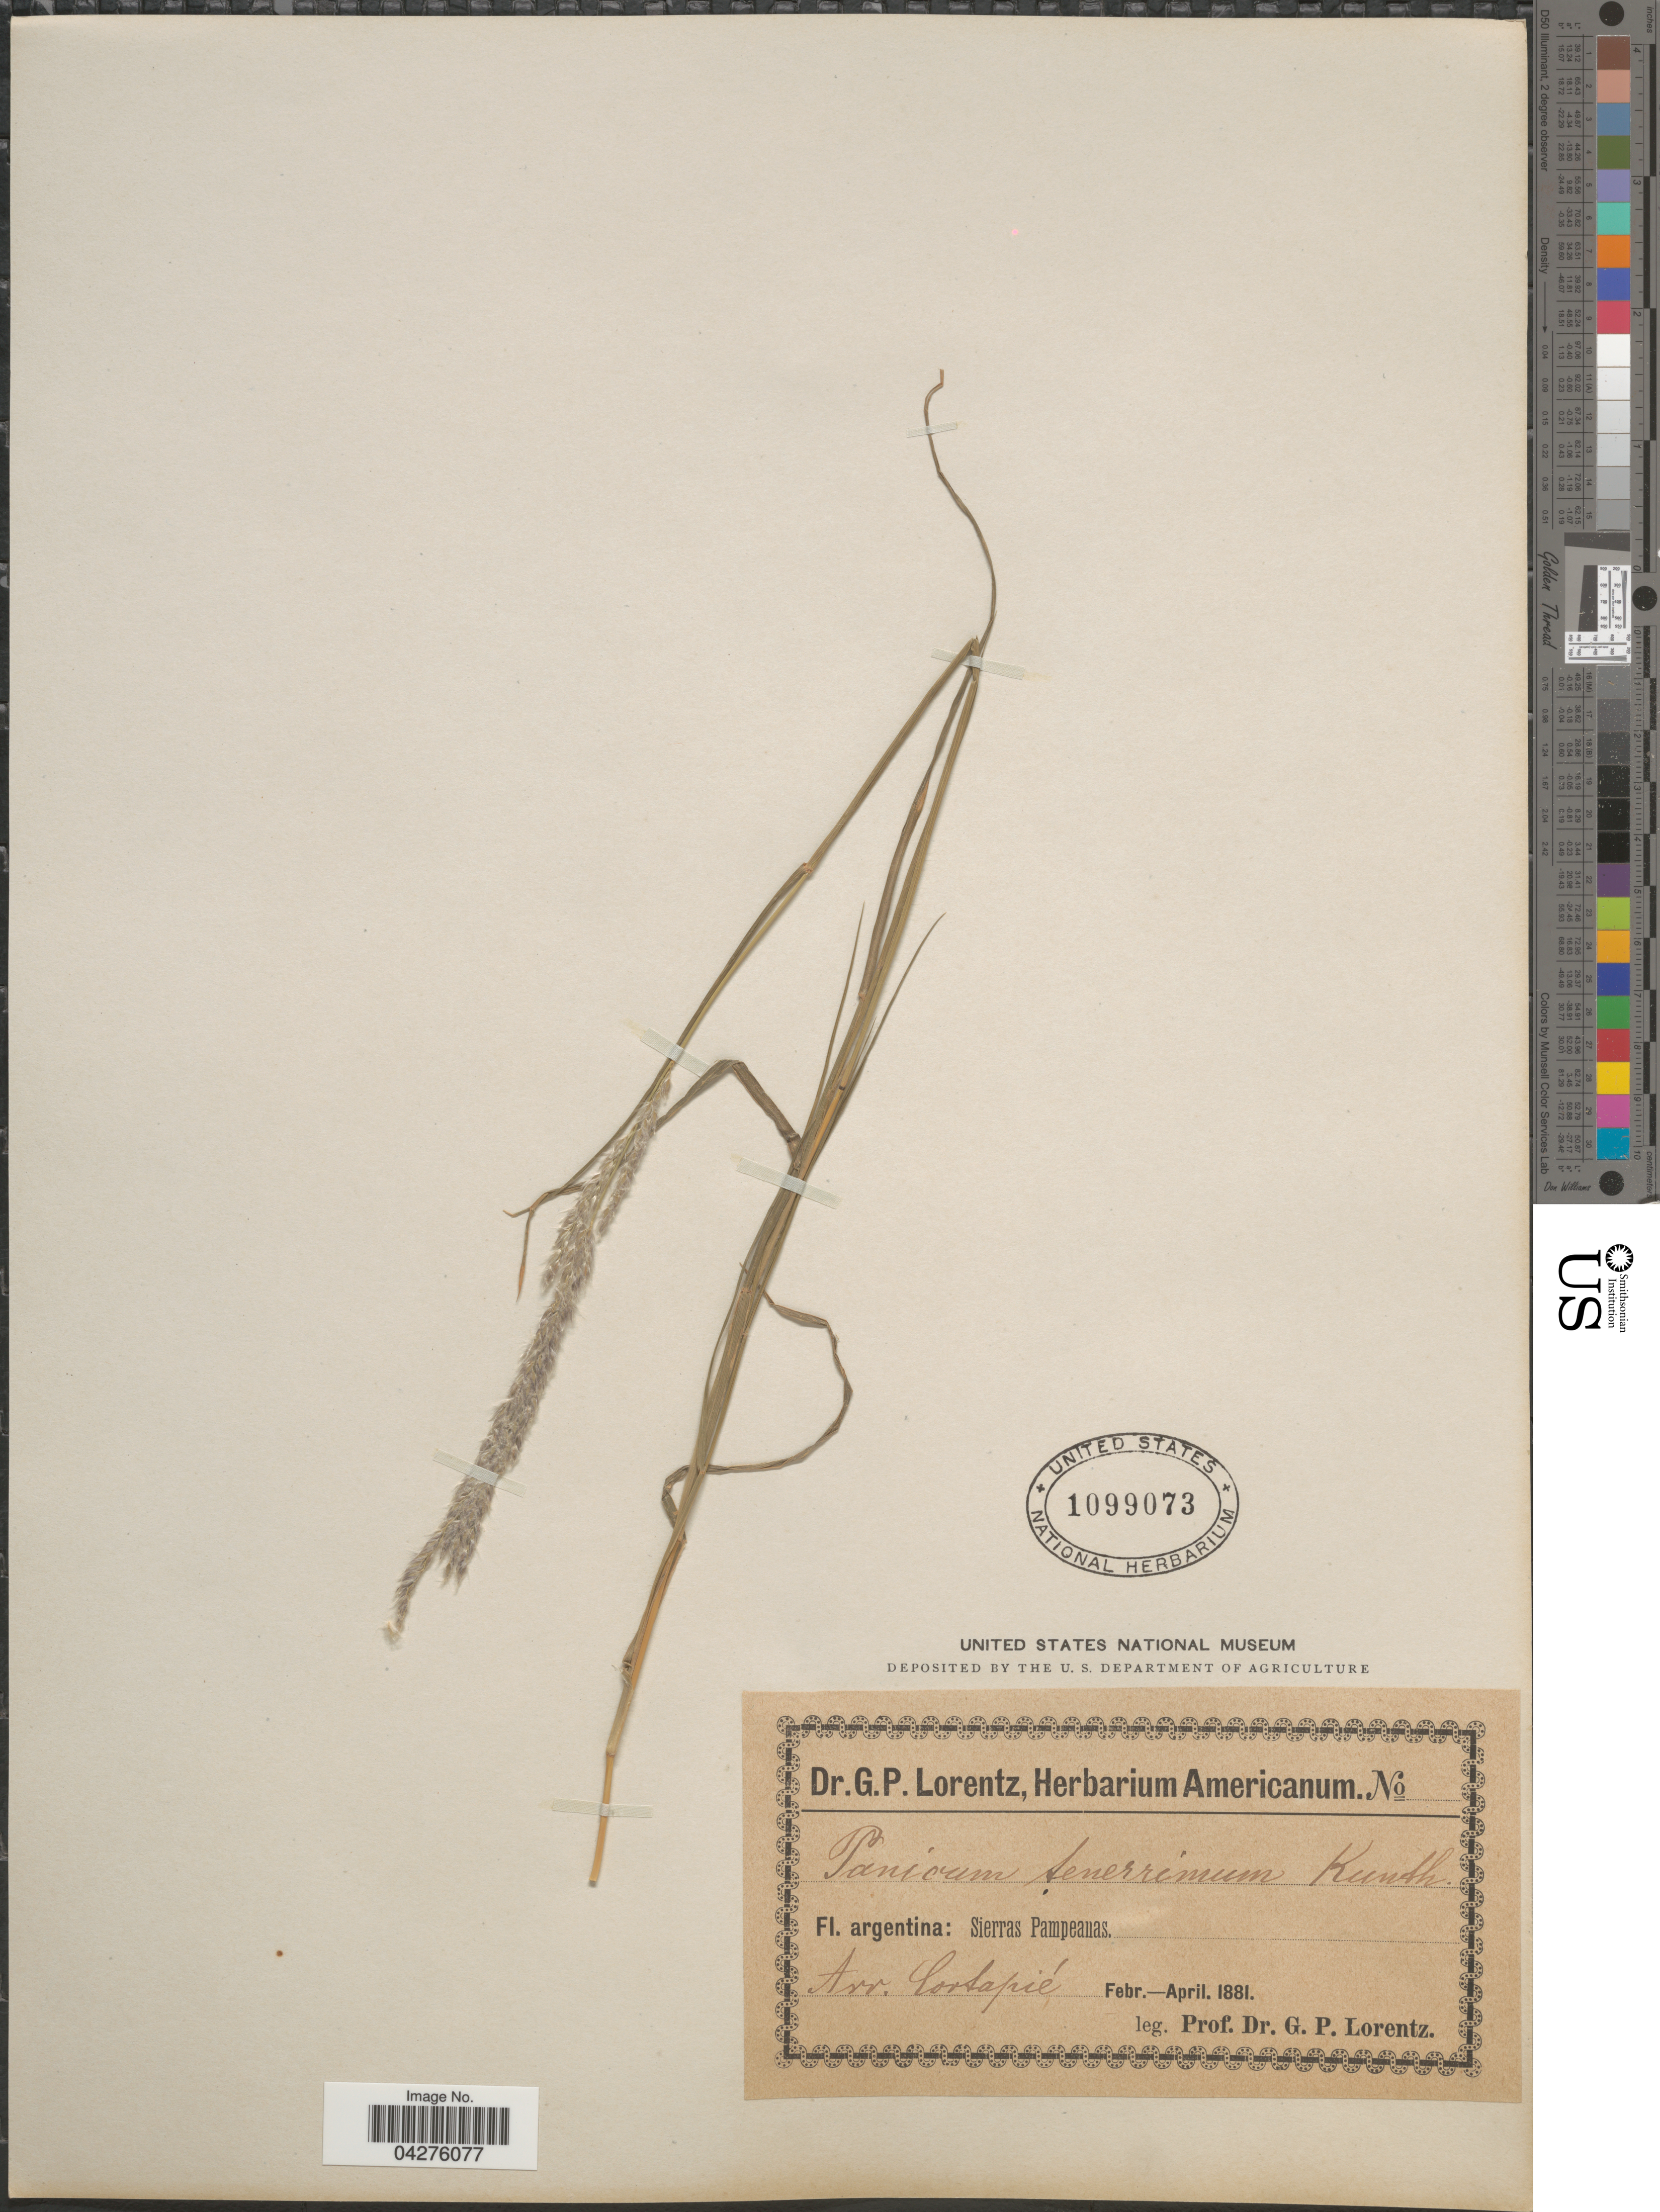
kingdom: Plantae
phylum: Tracheophyta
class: Liliopsida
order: Poales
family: Poaceae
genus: Digitaria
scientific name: Digitaria californica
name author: (Benth.) Henr.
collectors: G. Lorentz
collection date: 1881-02/1881-04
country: Argentina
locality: Sierras Pampeanas. Arr. Cortapié.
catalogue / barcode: US 1099073